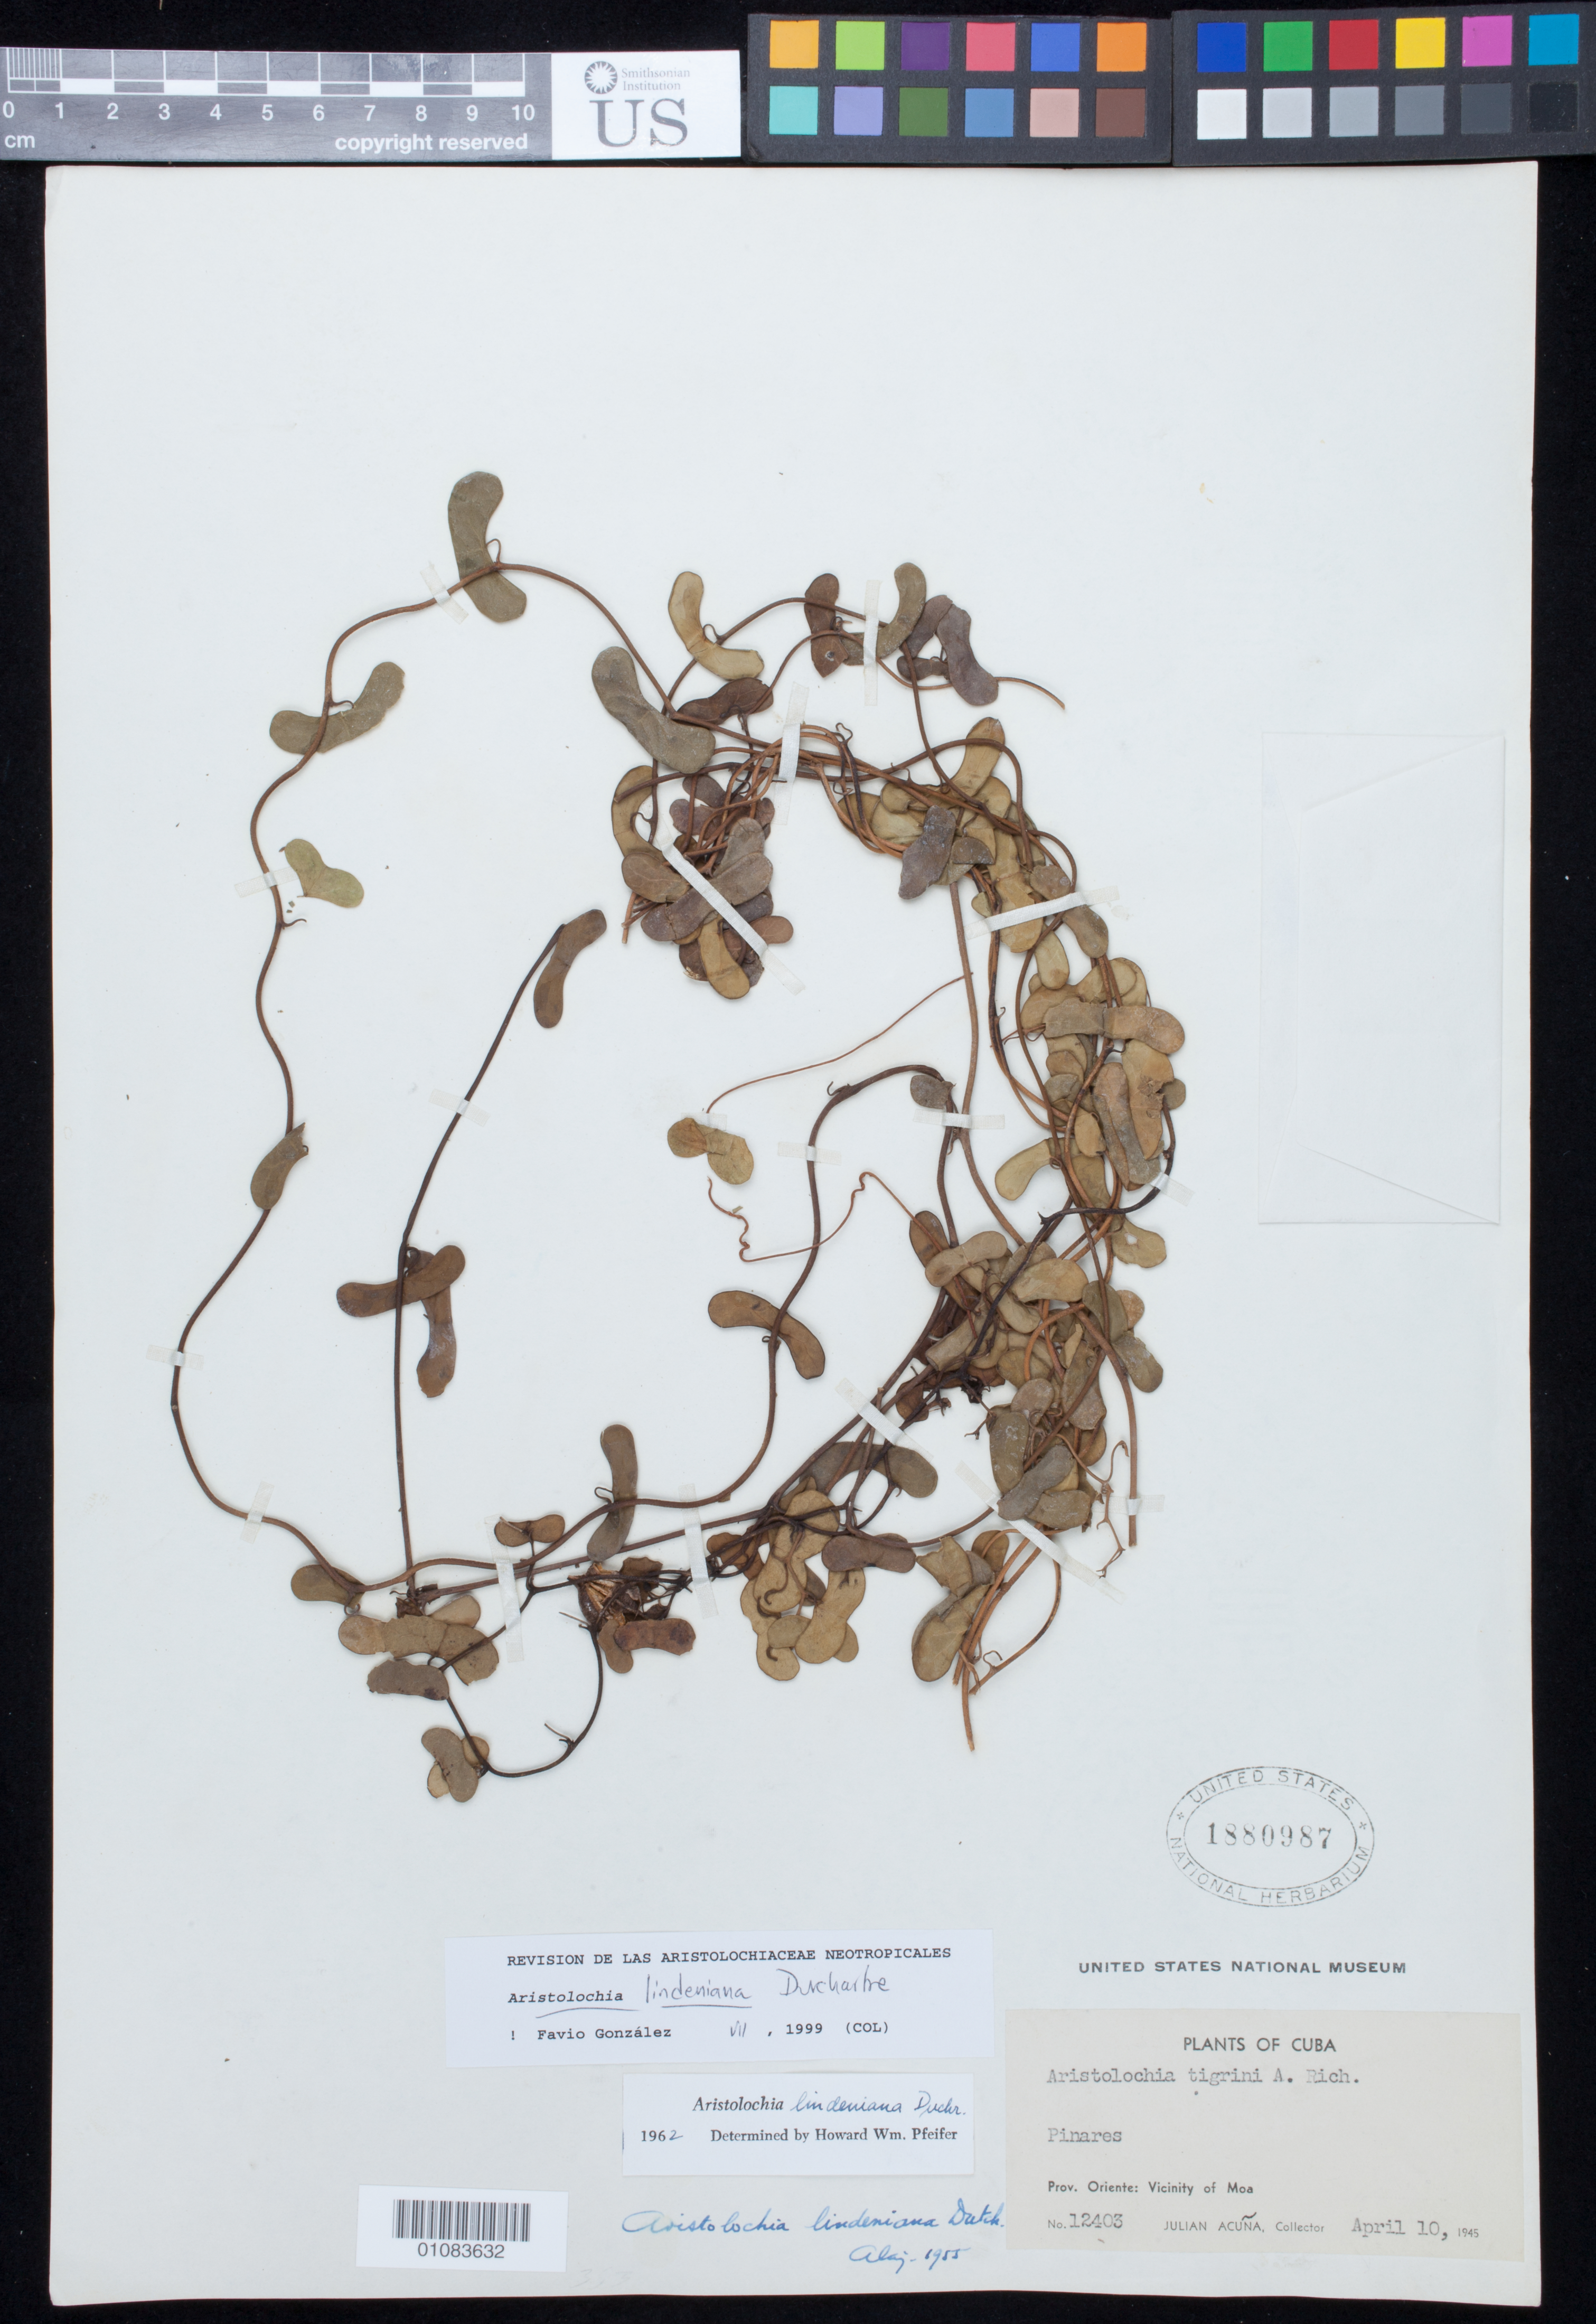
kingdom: Plantae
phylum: Tracheophyta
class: Magnoliopsida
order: Piperales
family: Aristolochiaceae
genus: Aristolochia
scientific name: Aristolochia lindeniana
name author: Duch.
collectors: J. Acuña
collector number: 12403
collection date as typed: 10 Apr 1945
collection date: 1945-04-10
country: Cuba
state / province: Holguín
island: Cuba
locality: Oriente: Vicinity of Moa, Pinares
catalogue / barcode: US 1889087